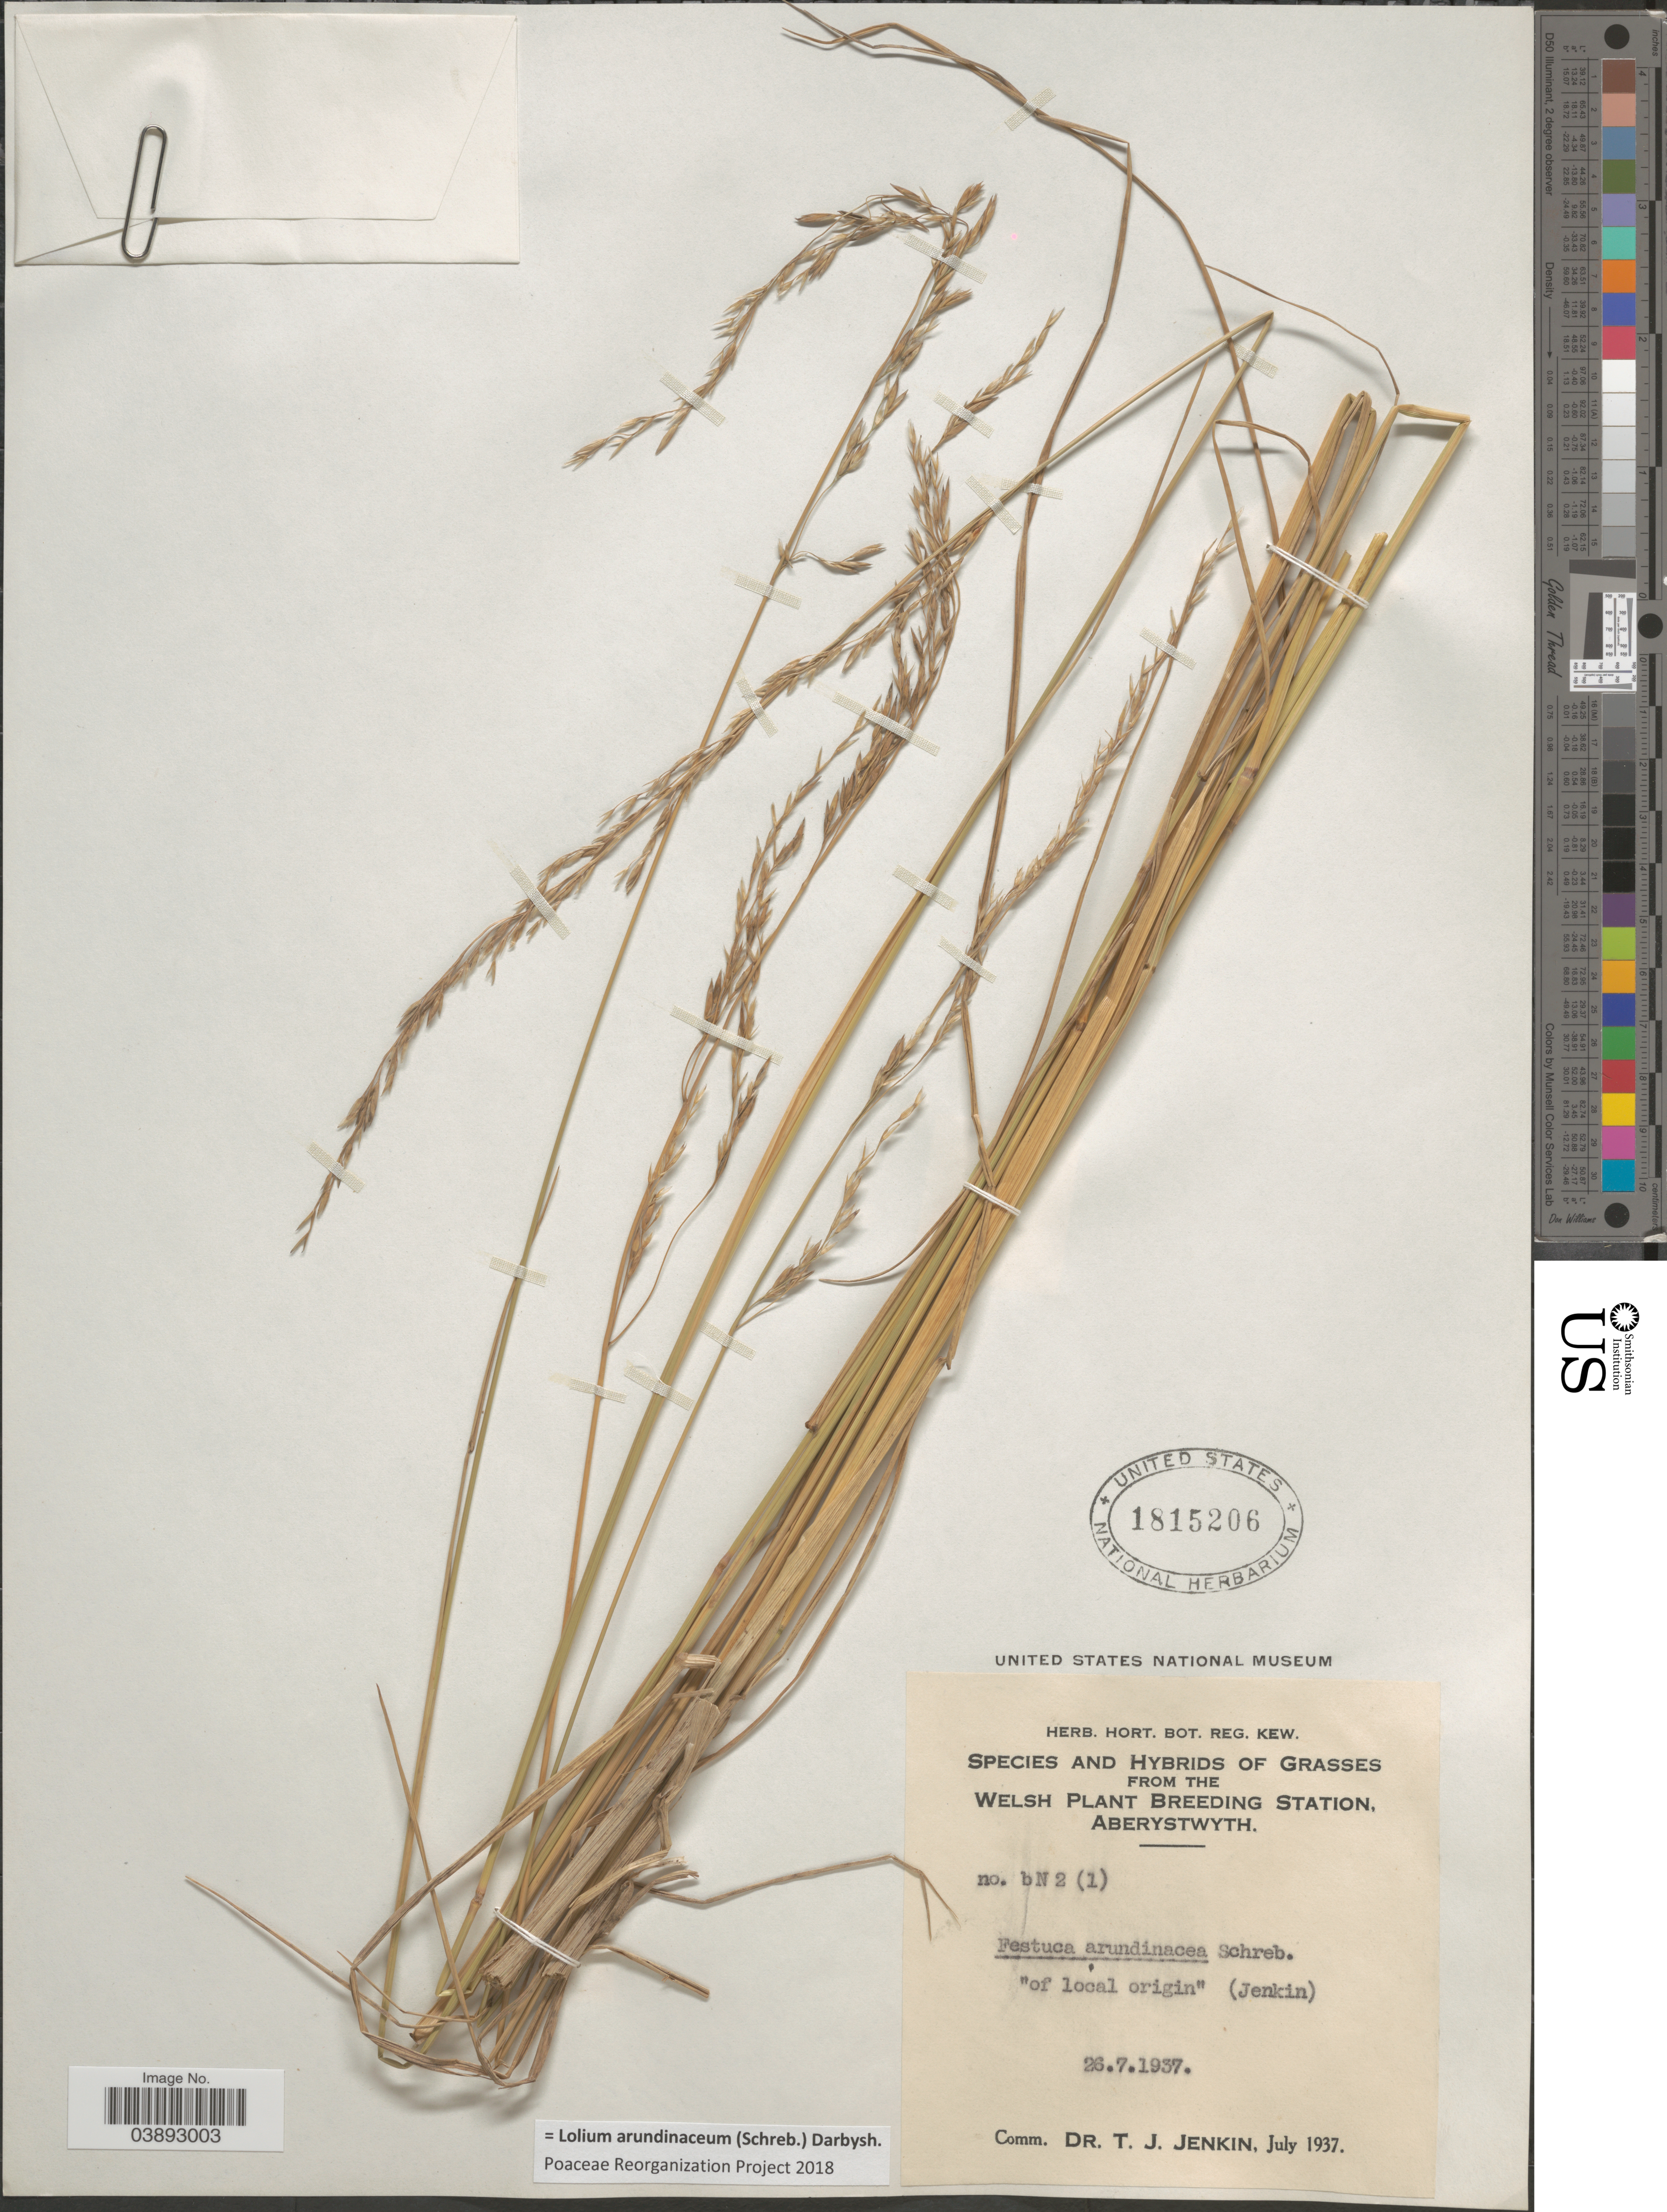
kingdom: Plantae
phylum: Tracheophyta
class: Liliopsida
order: Poales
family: Poaceae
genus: Lolium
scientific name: Lolium arundinaceum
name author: (Schreb.) Darbysh.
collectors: Ex herb. Hort. Bot. Reg. Kew.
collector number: bN2(1)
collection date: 1937-07-26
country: United Kingdom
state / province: Wales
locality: Welsh Plant Breeding Station, Aberystwyth.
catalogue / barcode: US 1815206